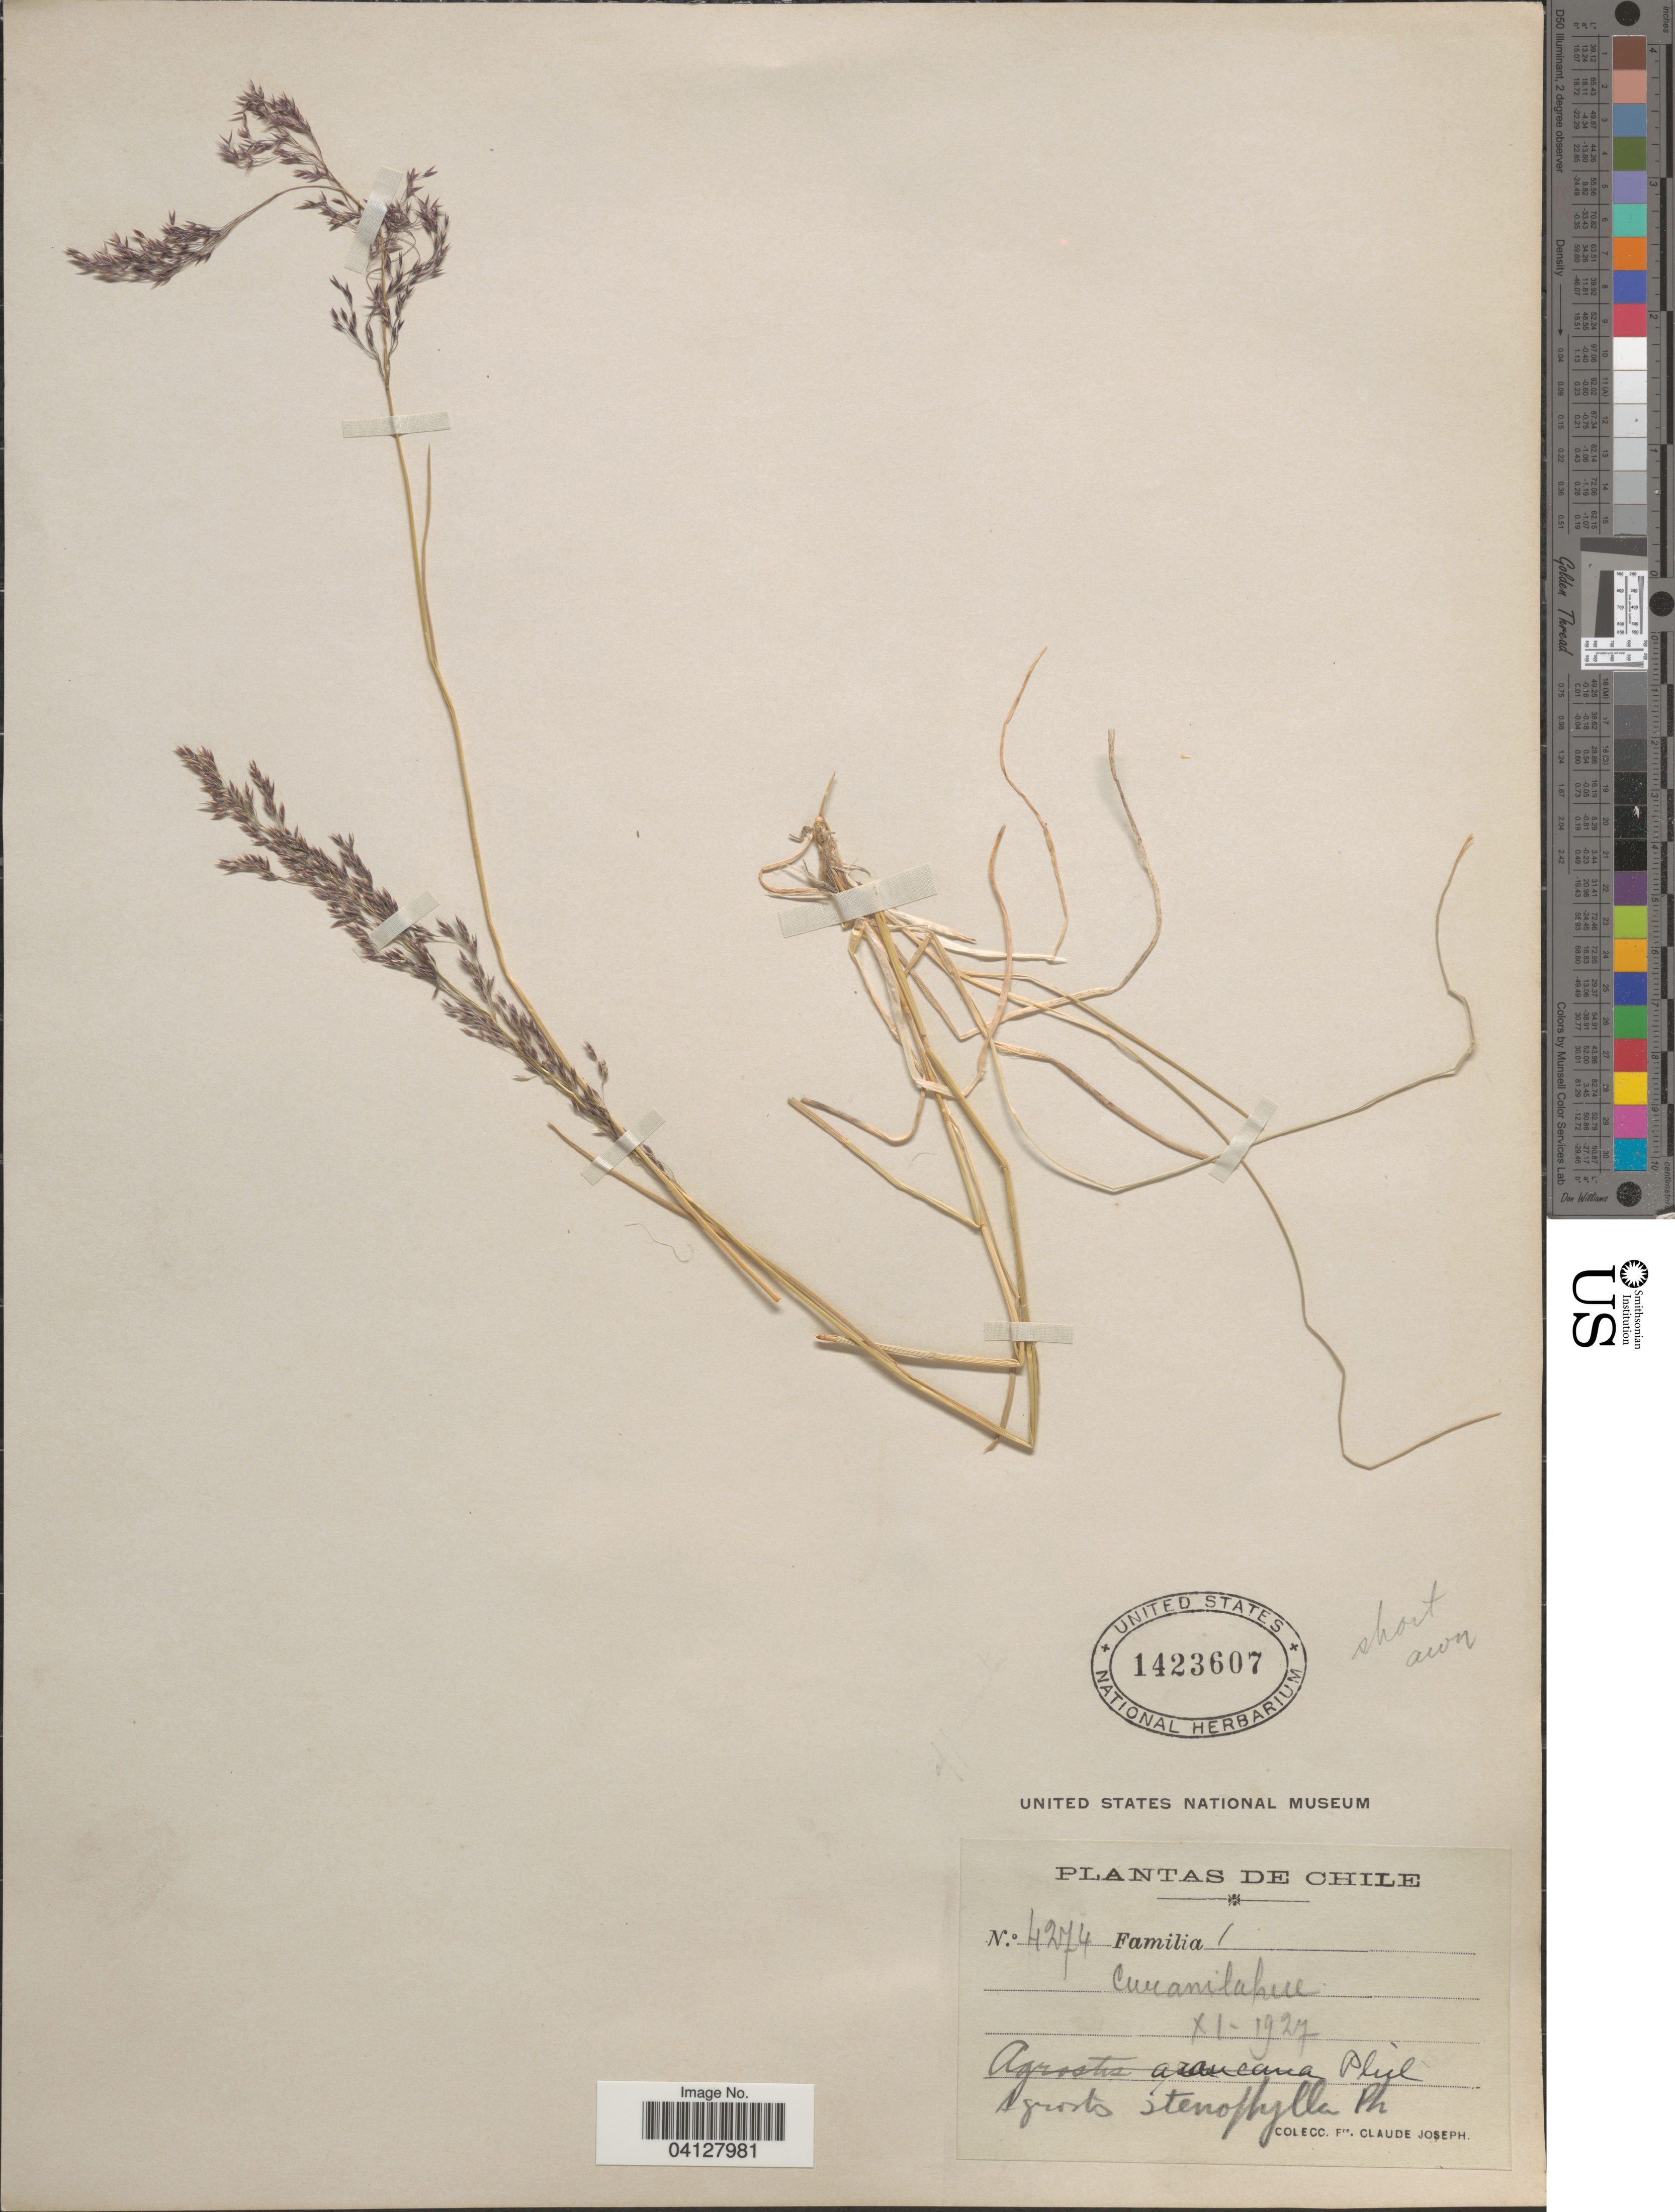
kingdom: Plantae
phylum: Tracheophyta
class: Liliopsida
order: Poales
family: Poaceae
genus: Agrostis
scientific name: Agrostis stenophylla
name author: Phil.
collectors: Bro. Claude-Joseph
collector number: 4274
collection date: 1927-11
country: Chile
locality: Curanilahue.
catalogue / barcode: US 1423607